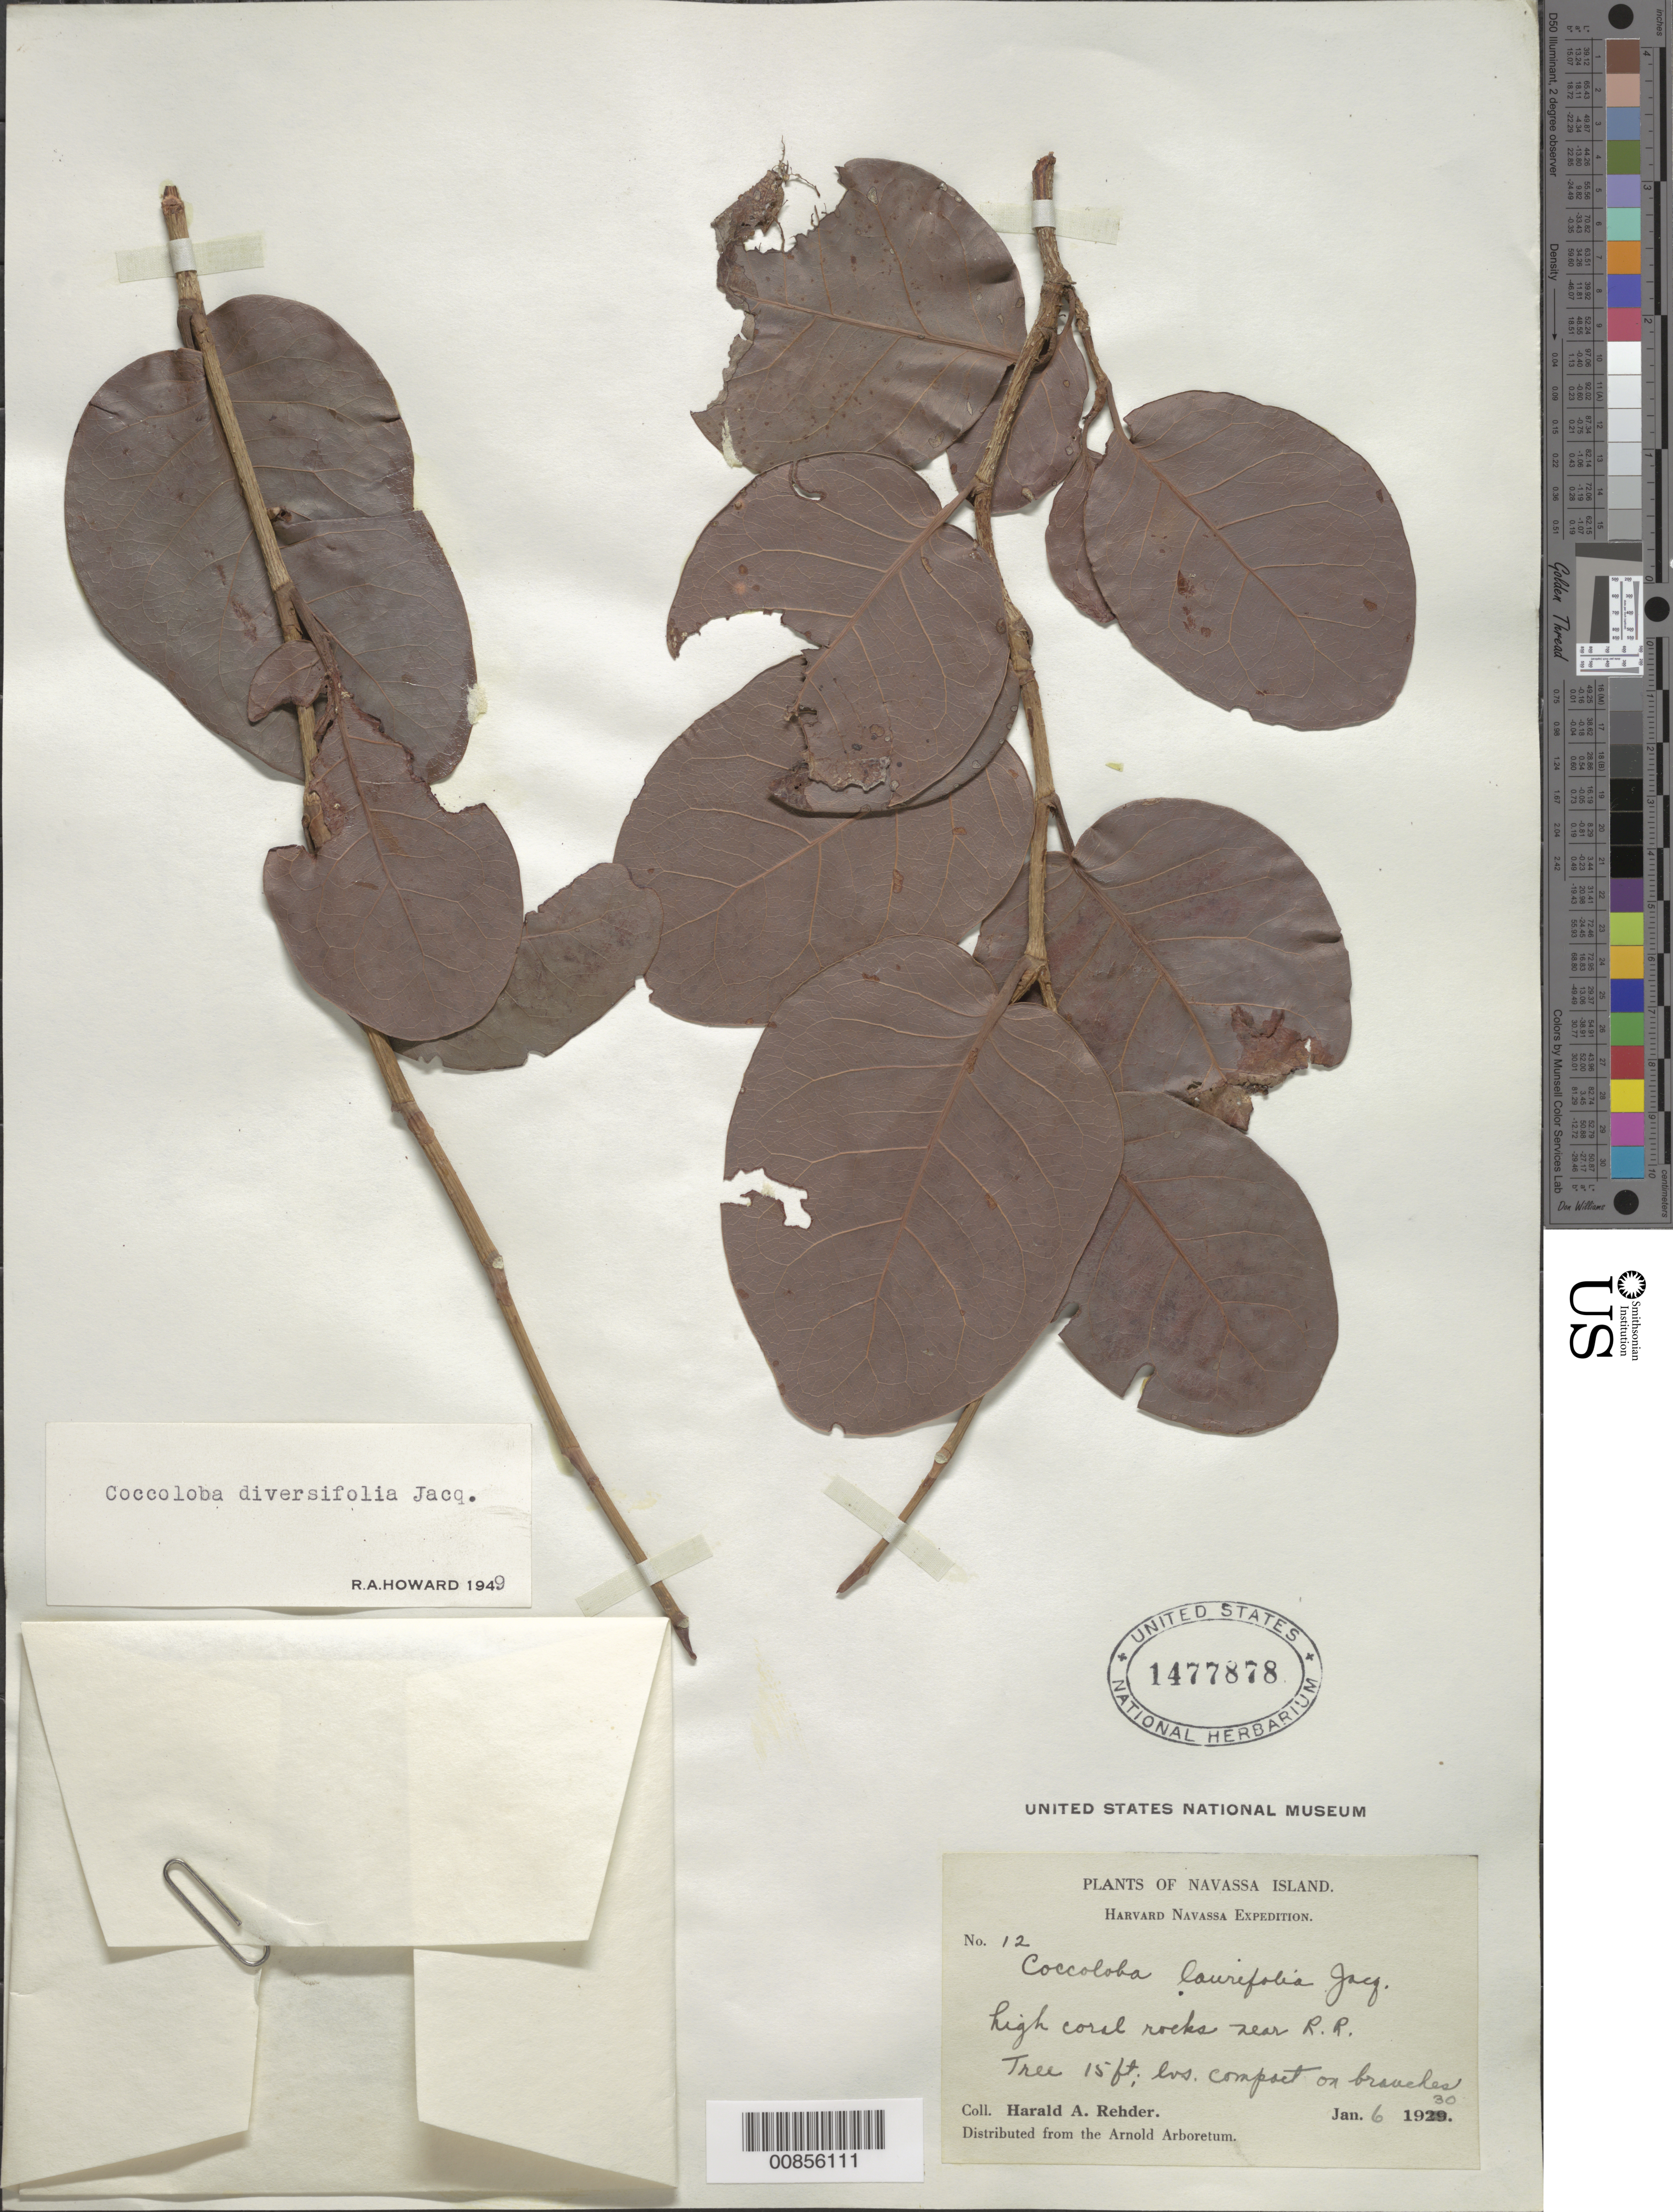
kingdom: Plantae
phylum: Tracheophyta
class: Magnoliopsida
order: Caryophyllales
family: Polygonaceae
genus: Coccoloba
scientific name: Coccoloba diversifolia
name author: Jacq.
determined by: Howard, R. A.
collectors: H. A. Rehder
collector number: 12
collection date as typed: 06 Jan 1930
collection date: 1930-01-06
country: Navassa Island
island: Hispaniola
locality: Navassa Island. High coral rocks near R.R.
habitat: High coral rocks.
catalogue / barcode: US 1477878